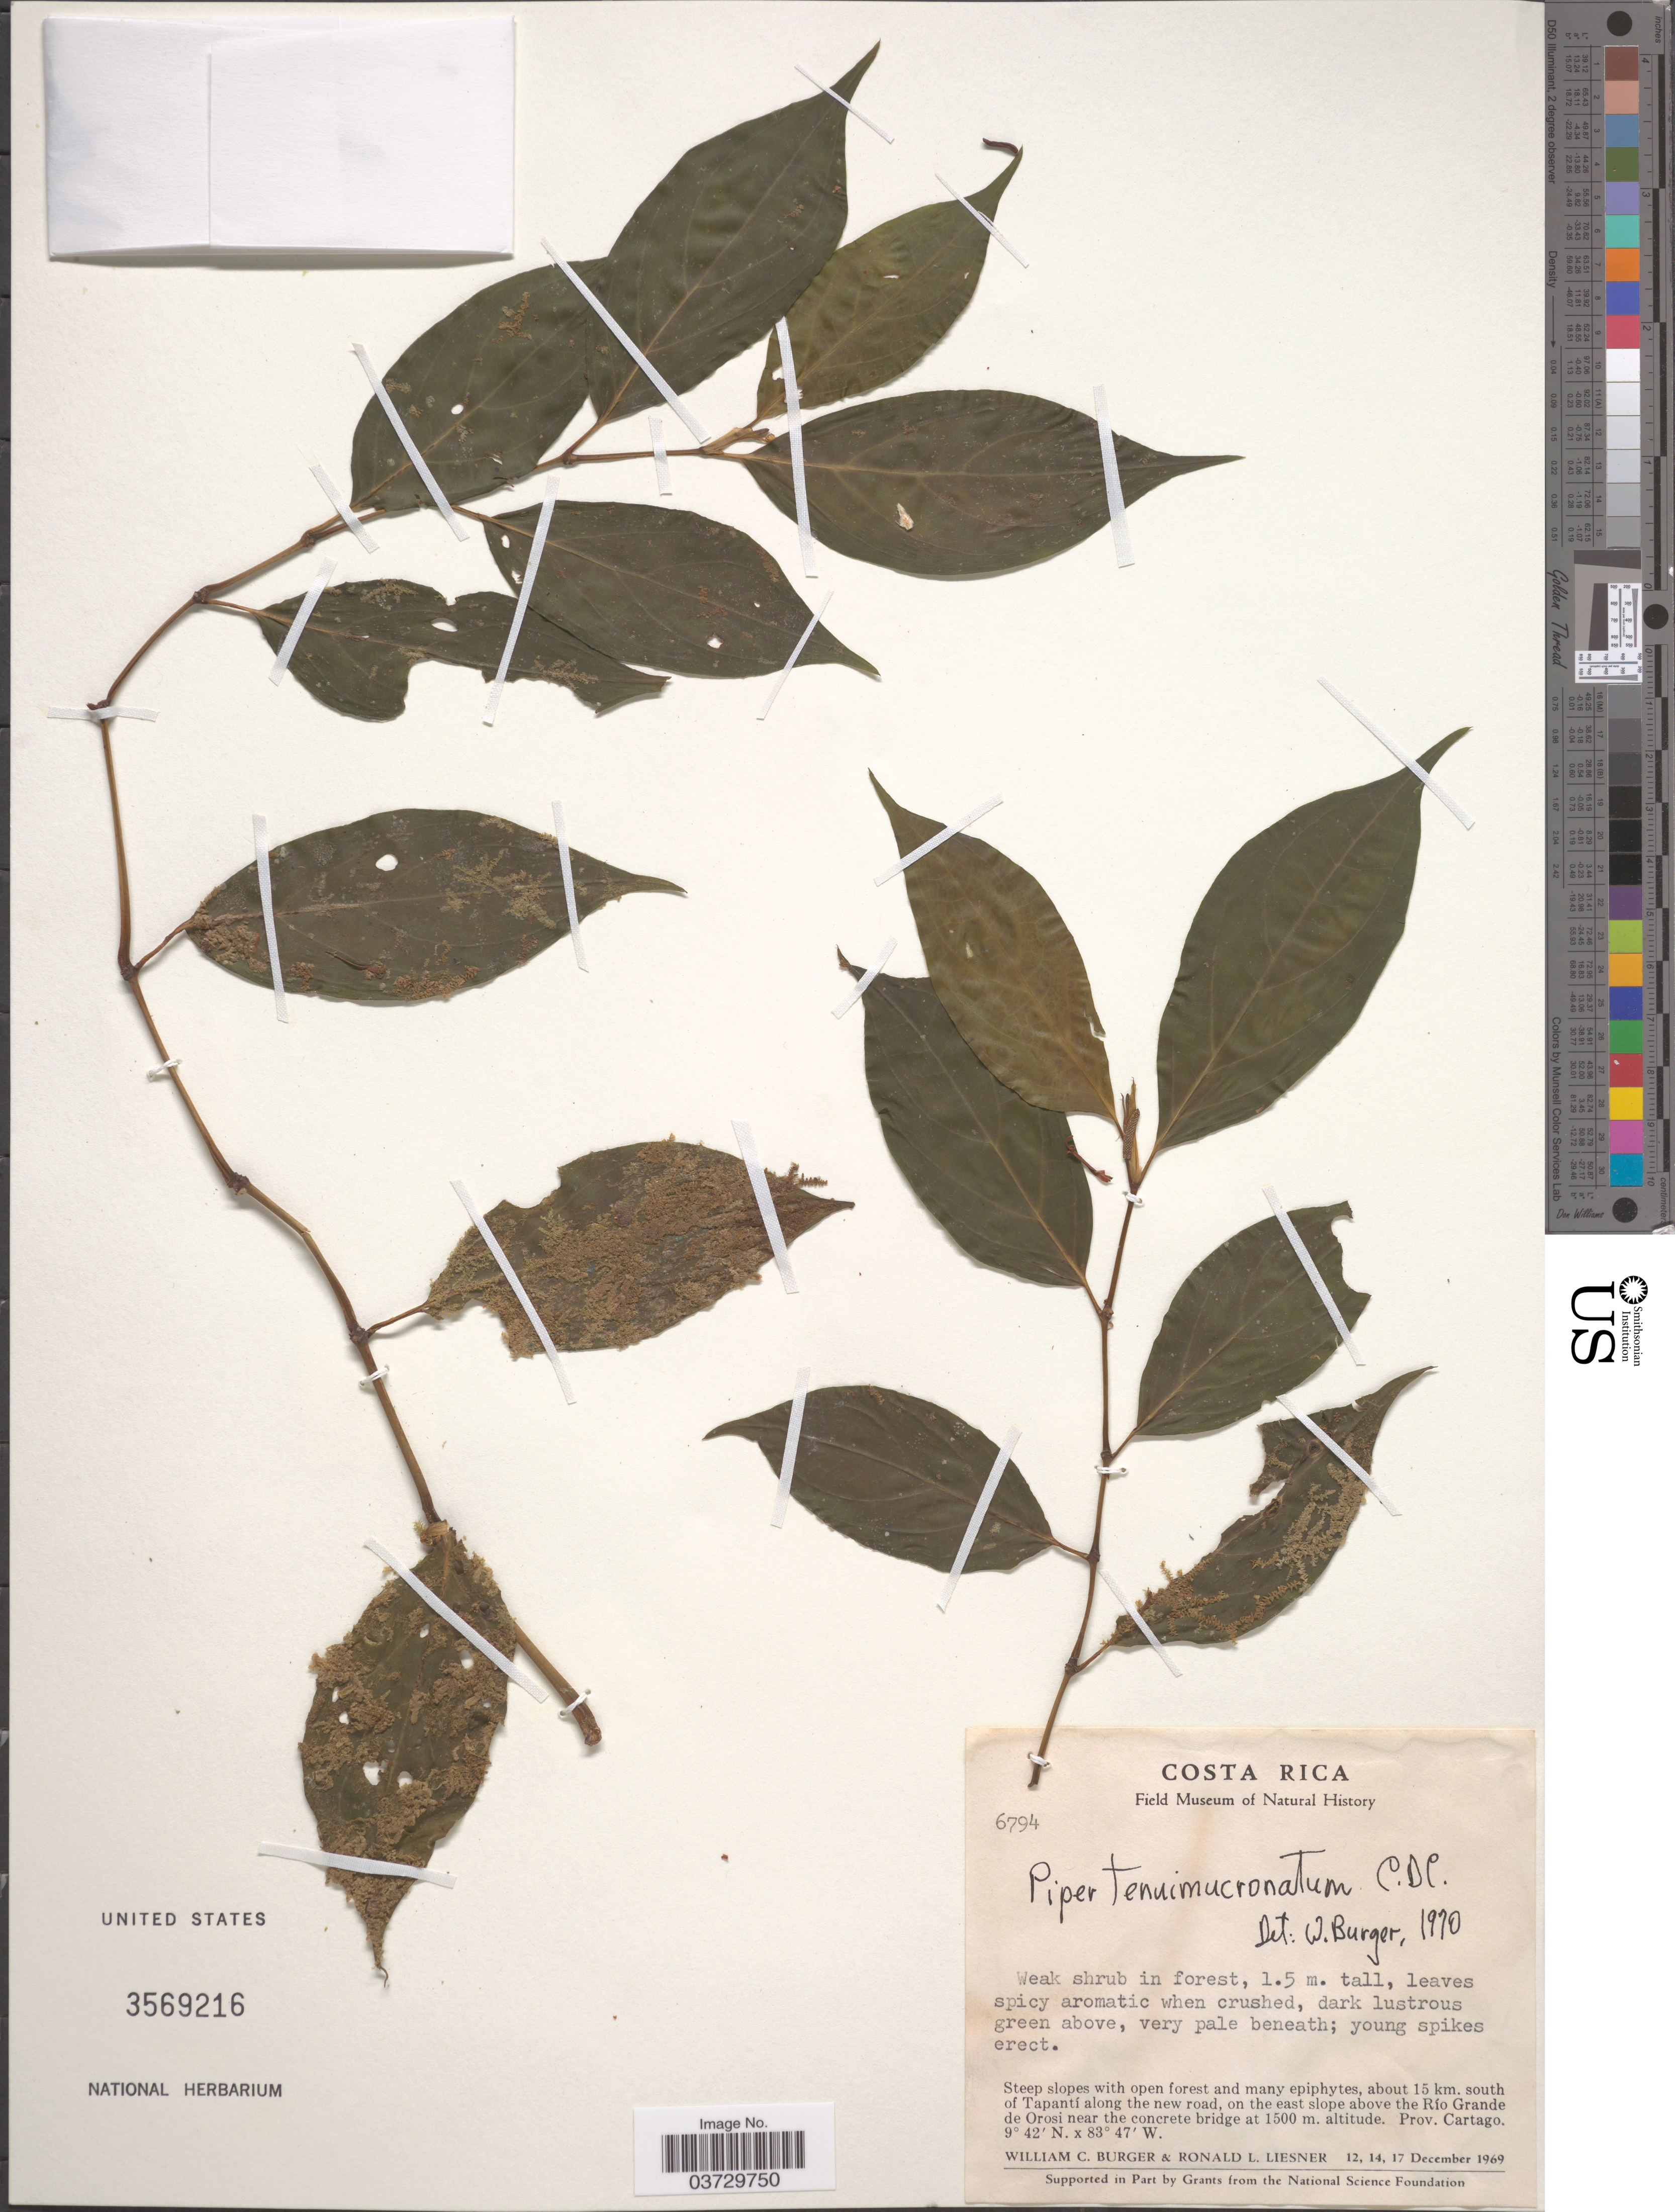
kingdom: Plantae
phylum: Tracheophyta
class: Magnoliopsida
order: Piperales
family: Piperaceae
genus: Piper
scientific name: Piper tenuimucronatum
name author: C. DC.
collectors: W. Burger & R. L. Liesner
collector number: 6794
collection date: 1969-12-12/1969-12-17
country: Costa Rica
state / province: Cartago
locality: About 15 km. south of Tapantí along the new road, on the east slope above the Río Grande de Orosi near the concrete bridge.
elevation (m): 1500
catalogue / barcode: US 3569216